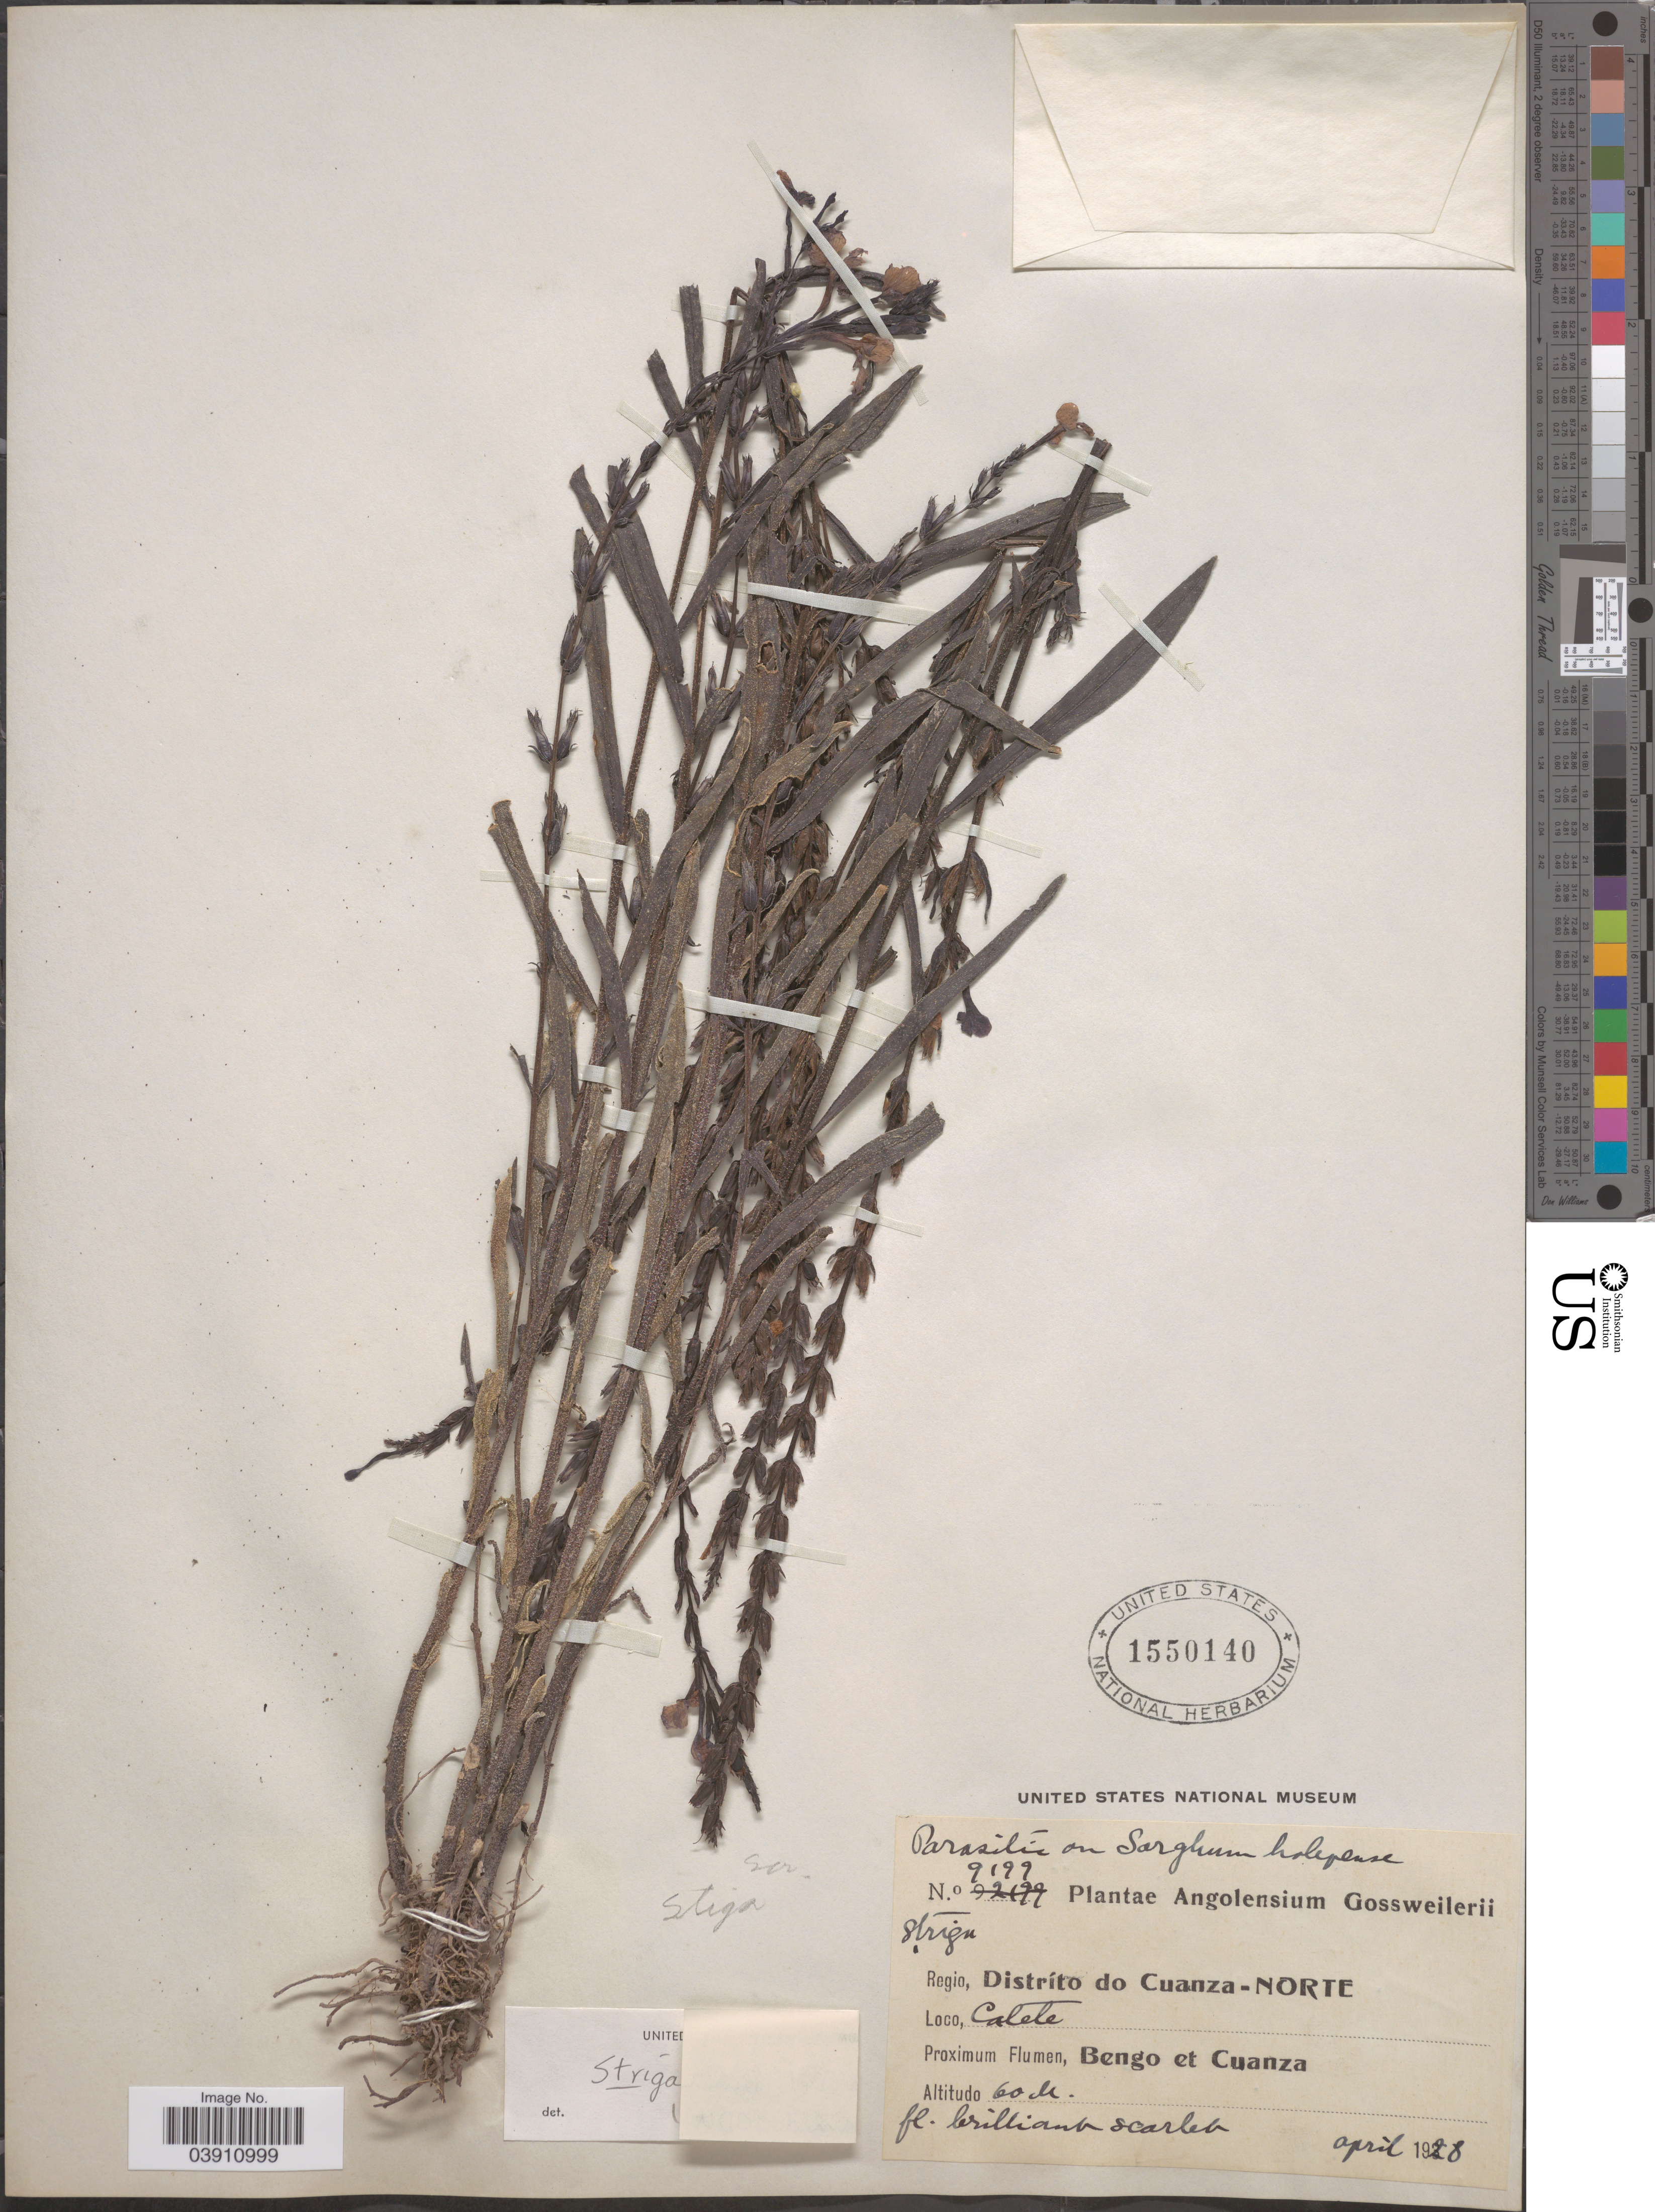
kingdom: Plantae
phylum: Tracheophyta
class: Magnoliopsida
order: Lamiales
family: Orobanchaceae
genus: Striga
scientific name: Striga sp.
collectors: -. Gossweiler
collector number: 9199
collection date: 1928-04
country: Angola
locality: Regio, Distríto do Cuanza - Norte. Calete. Bengo et Cuanza.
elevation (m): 60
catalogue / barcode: US 1550140